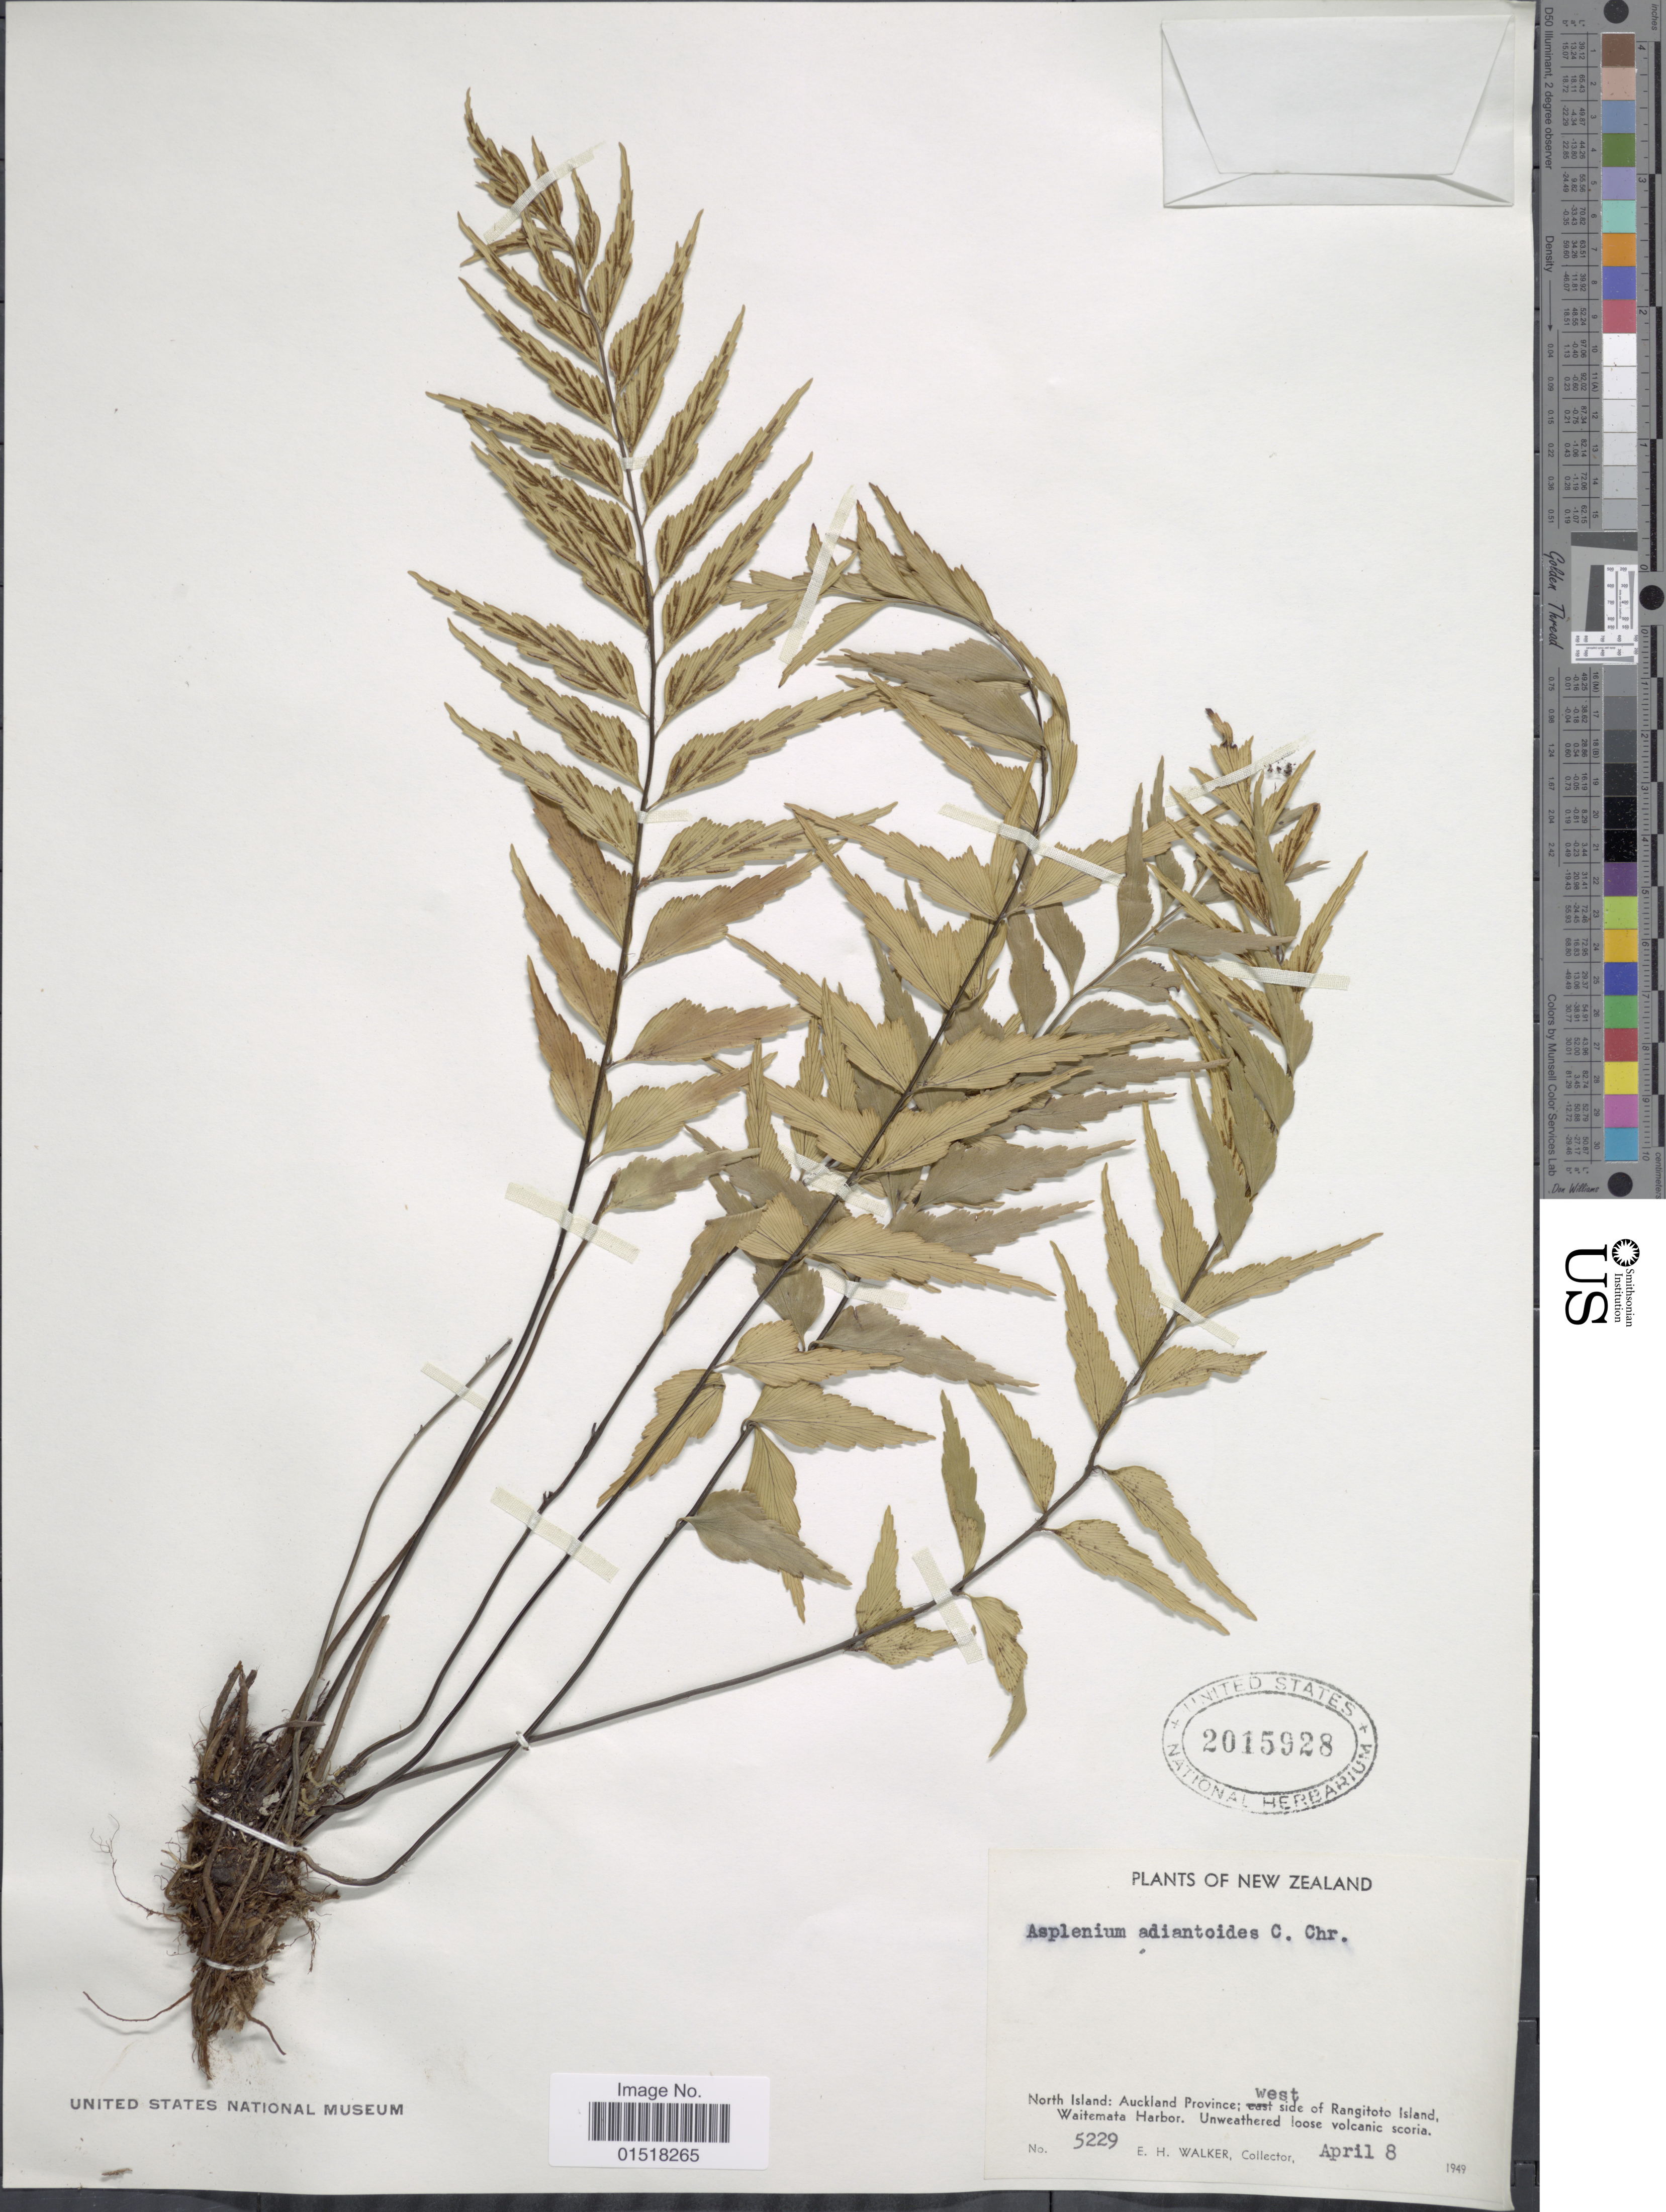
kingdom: Plantae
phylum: Tracheophyta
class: Polypodiopsida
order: Polypodiales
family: Aspleniaceae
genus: Asplenium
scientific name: Asplenium polyodon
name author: G. Forst.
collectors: E. H. Walker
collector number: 5229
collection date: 1949-04-08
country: New Zealand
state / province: Auckland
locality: North Island: Auckland Province; west side of Rangitoto Island, Waitemata Harbor.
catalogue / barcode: US 2015928